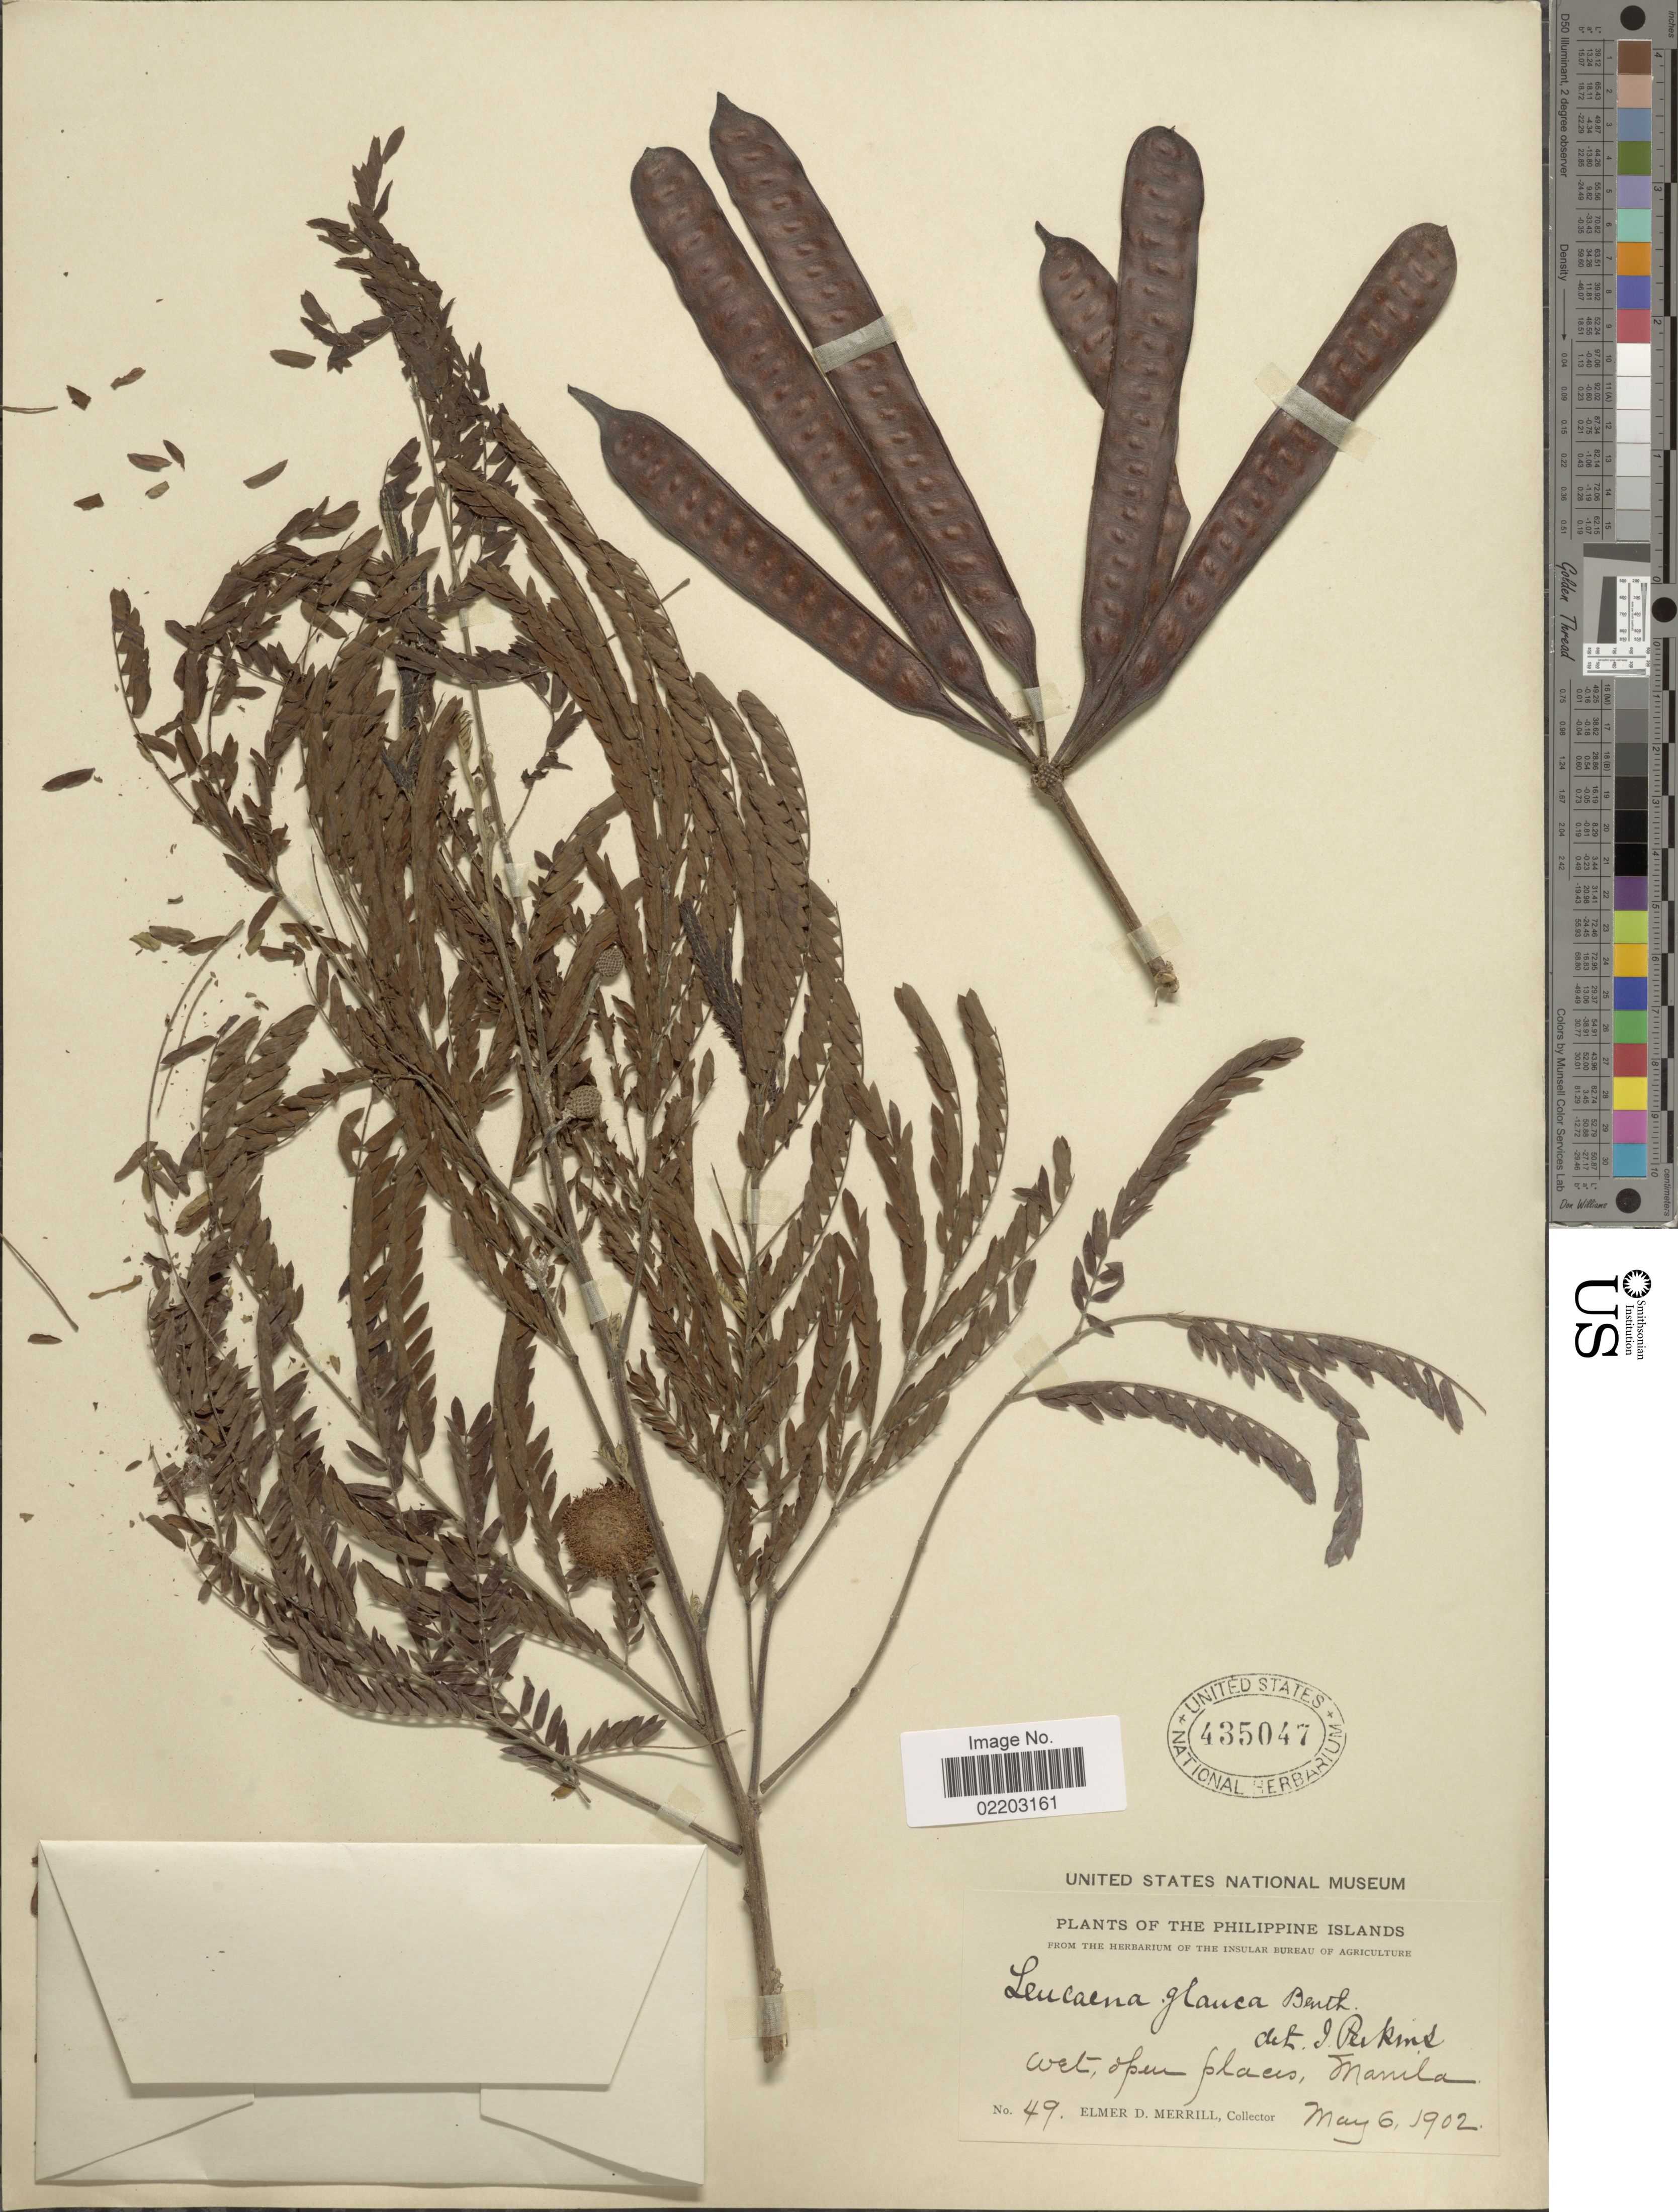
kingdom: Plantae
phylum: Tracheophyta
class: Magnoliopsida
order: Fabales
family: Fabaceae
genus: Leucaena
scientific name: Leucaena glauca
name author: (L.) Benth.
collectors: E. D. Merrill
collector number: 49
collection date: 1902-05-06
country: Philippines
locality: The Philippine Islands, wet, open places, Manila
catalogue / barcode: US 435047